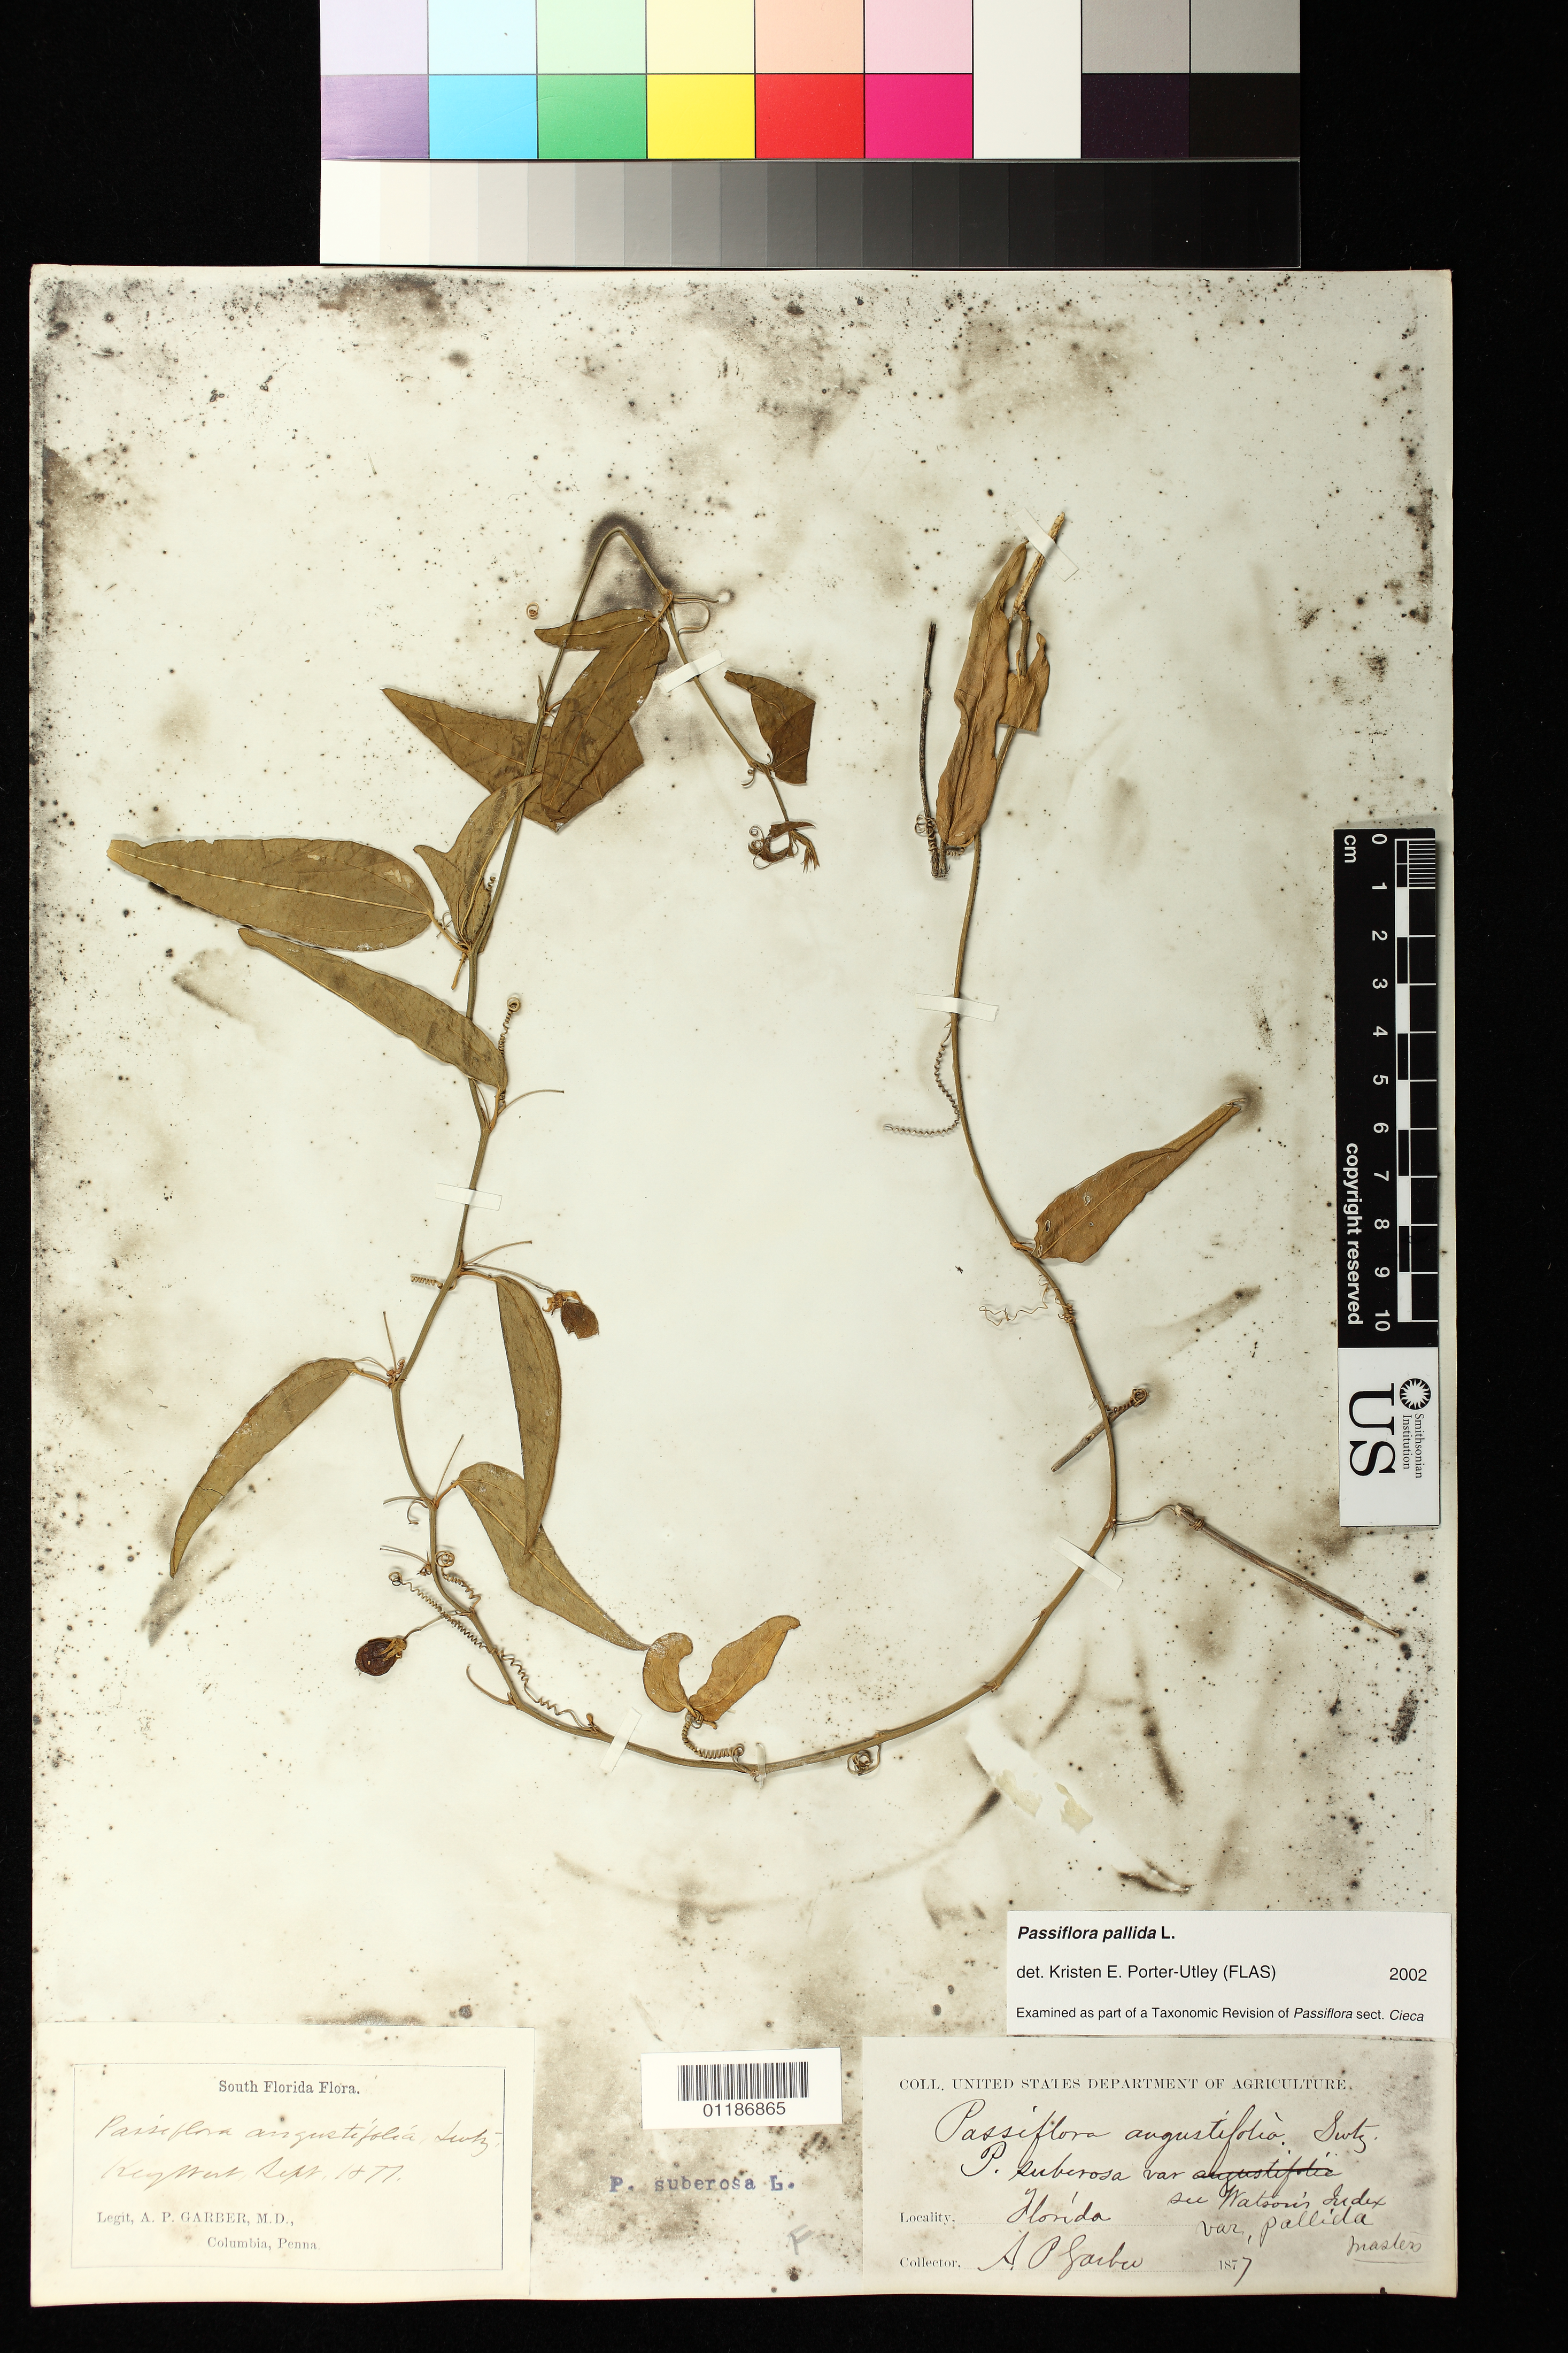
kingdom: Plantae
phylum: Tracheophyta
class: Magnoliopsida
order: Malpighiales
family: Passifloraceae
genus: Passiflora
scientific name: Passiflora pallida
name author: L.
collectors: A. P. Garber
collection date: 1877-09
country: United States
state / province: Florida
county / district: Monroe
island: Key West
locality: Key West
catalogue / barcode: US 101451